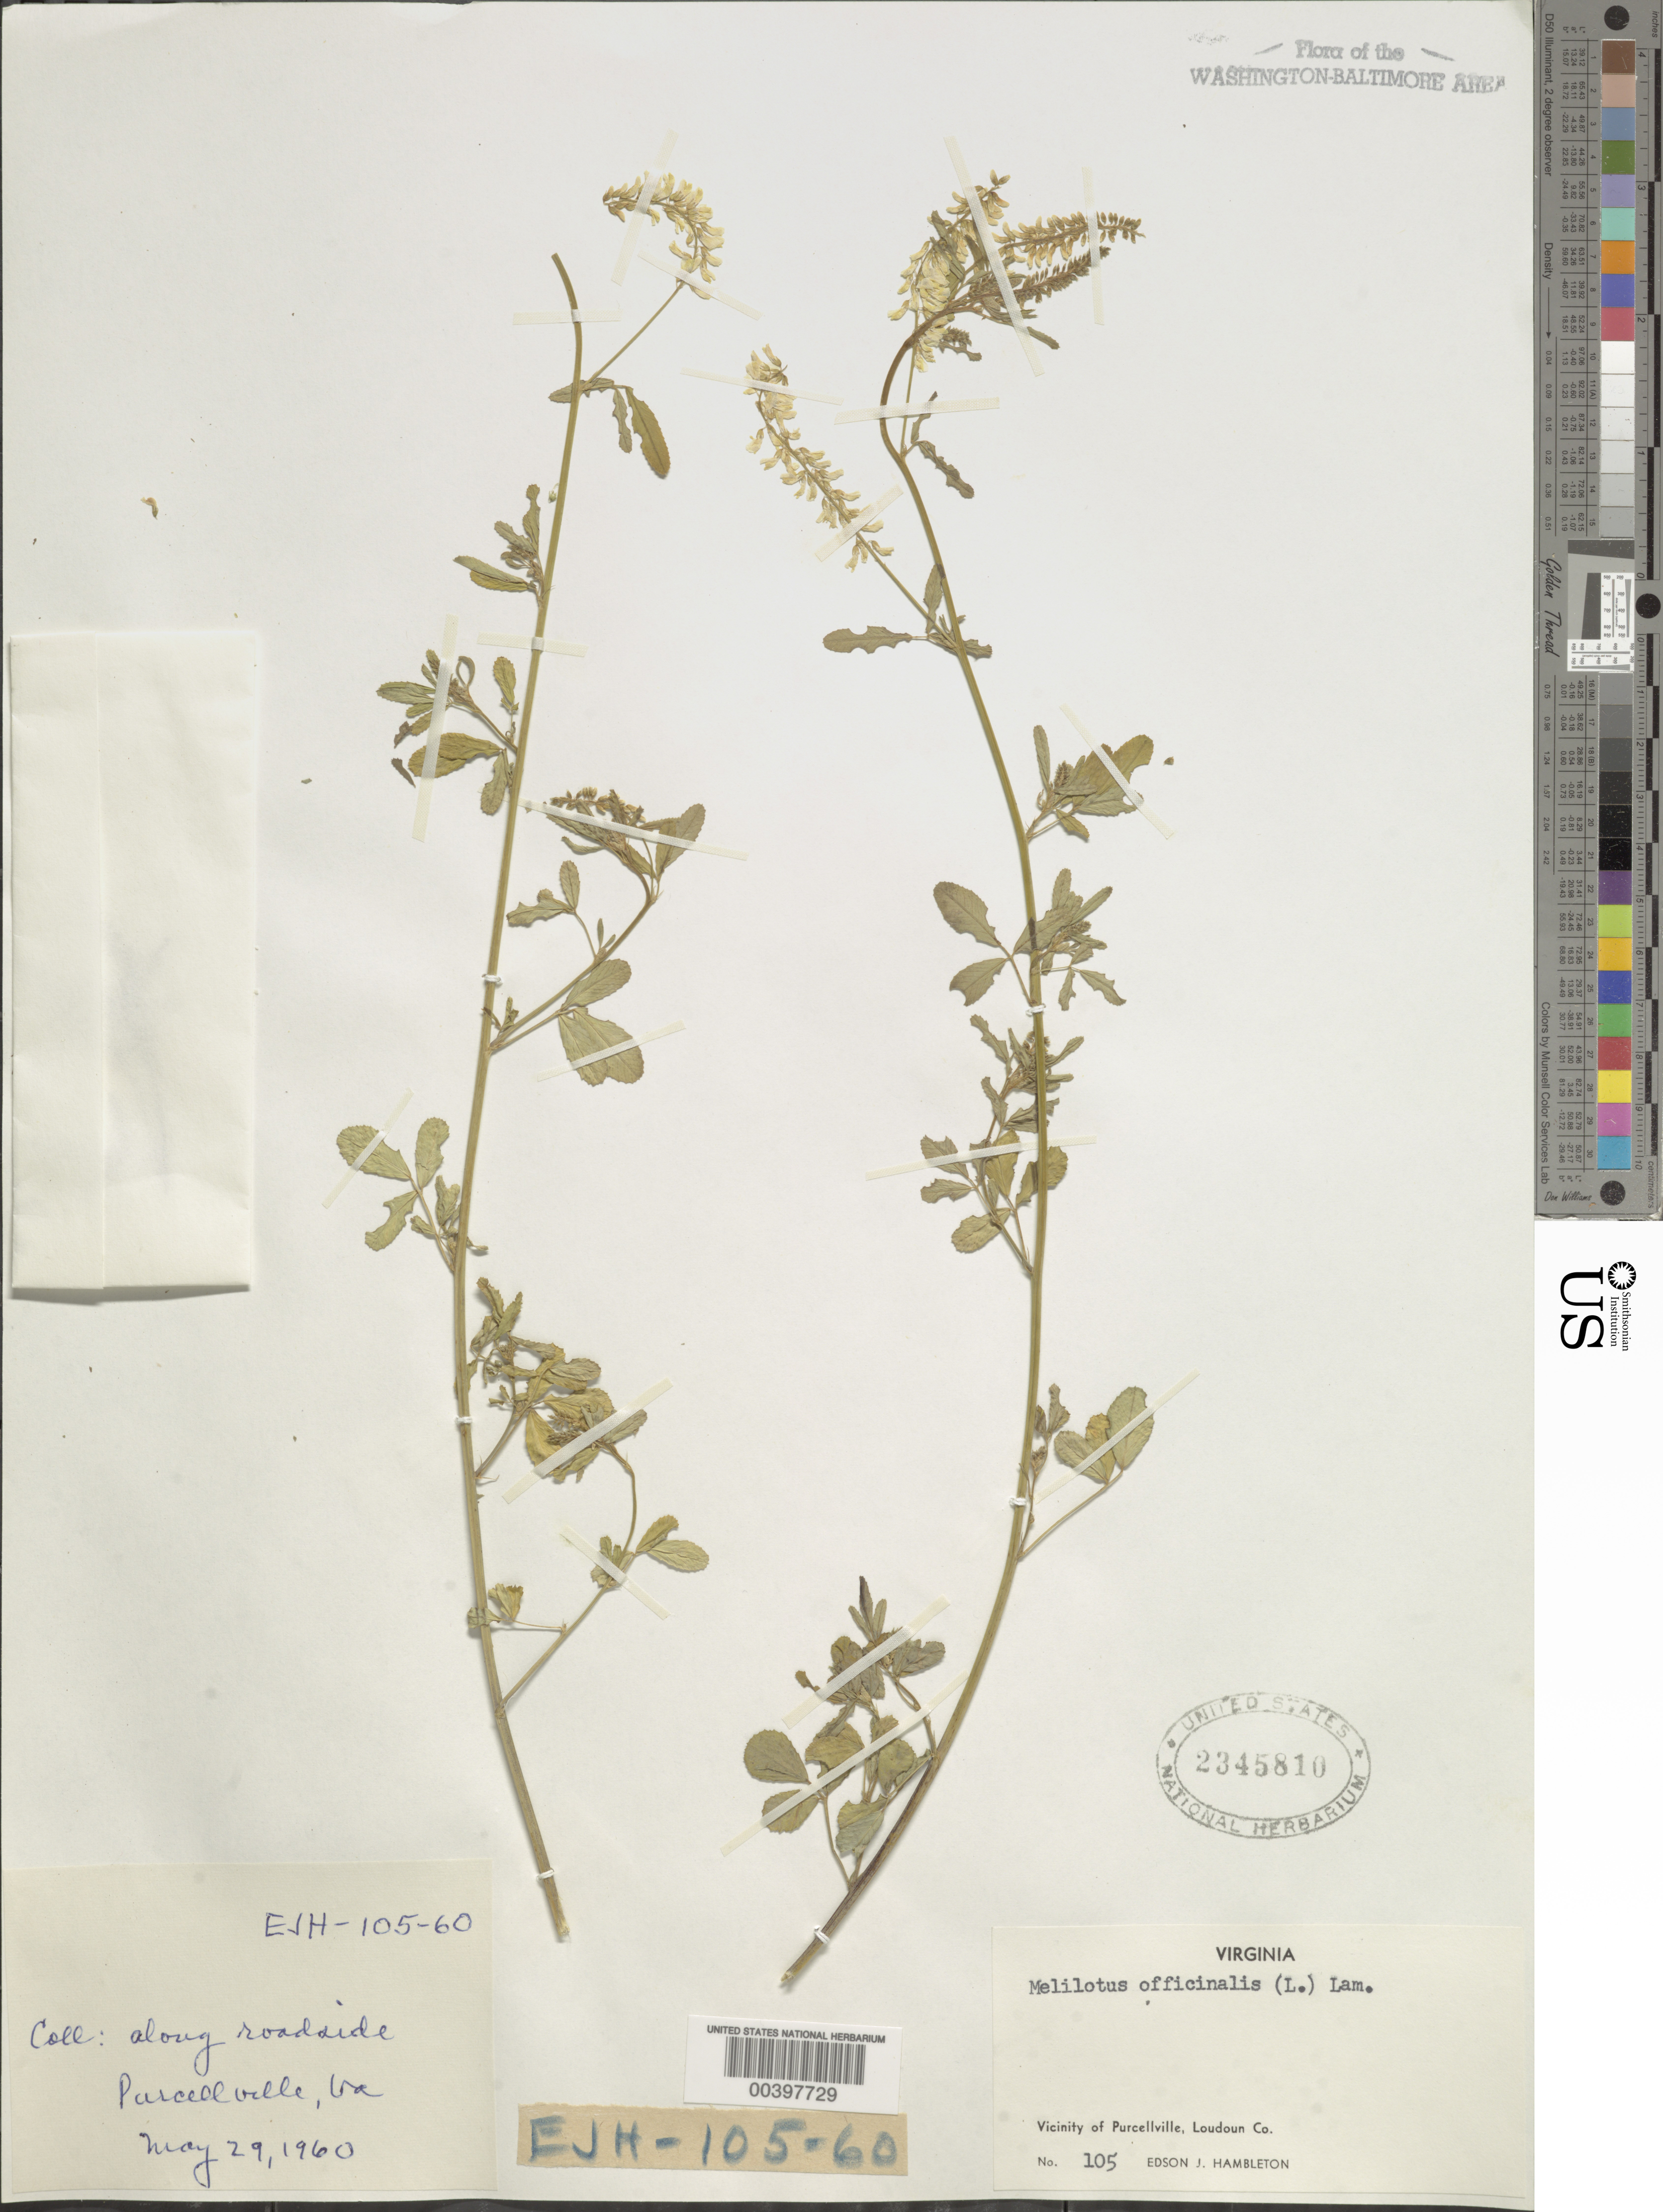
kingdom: Plantae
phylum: Tracheophyta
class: Magnoliopsida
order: Fabales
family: Fabaceae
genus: Melilotus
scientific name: Melilotus officinalis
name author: (L.) Lam.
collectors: E. Hambleton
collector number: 105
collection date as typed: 29 May 1960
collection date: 1960-05-29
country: United States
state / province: Virginia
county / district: Loudoun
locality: Purcellville vicinity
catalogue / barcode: US 2345810